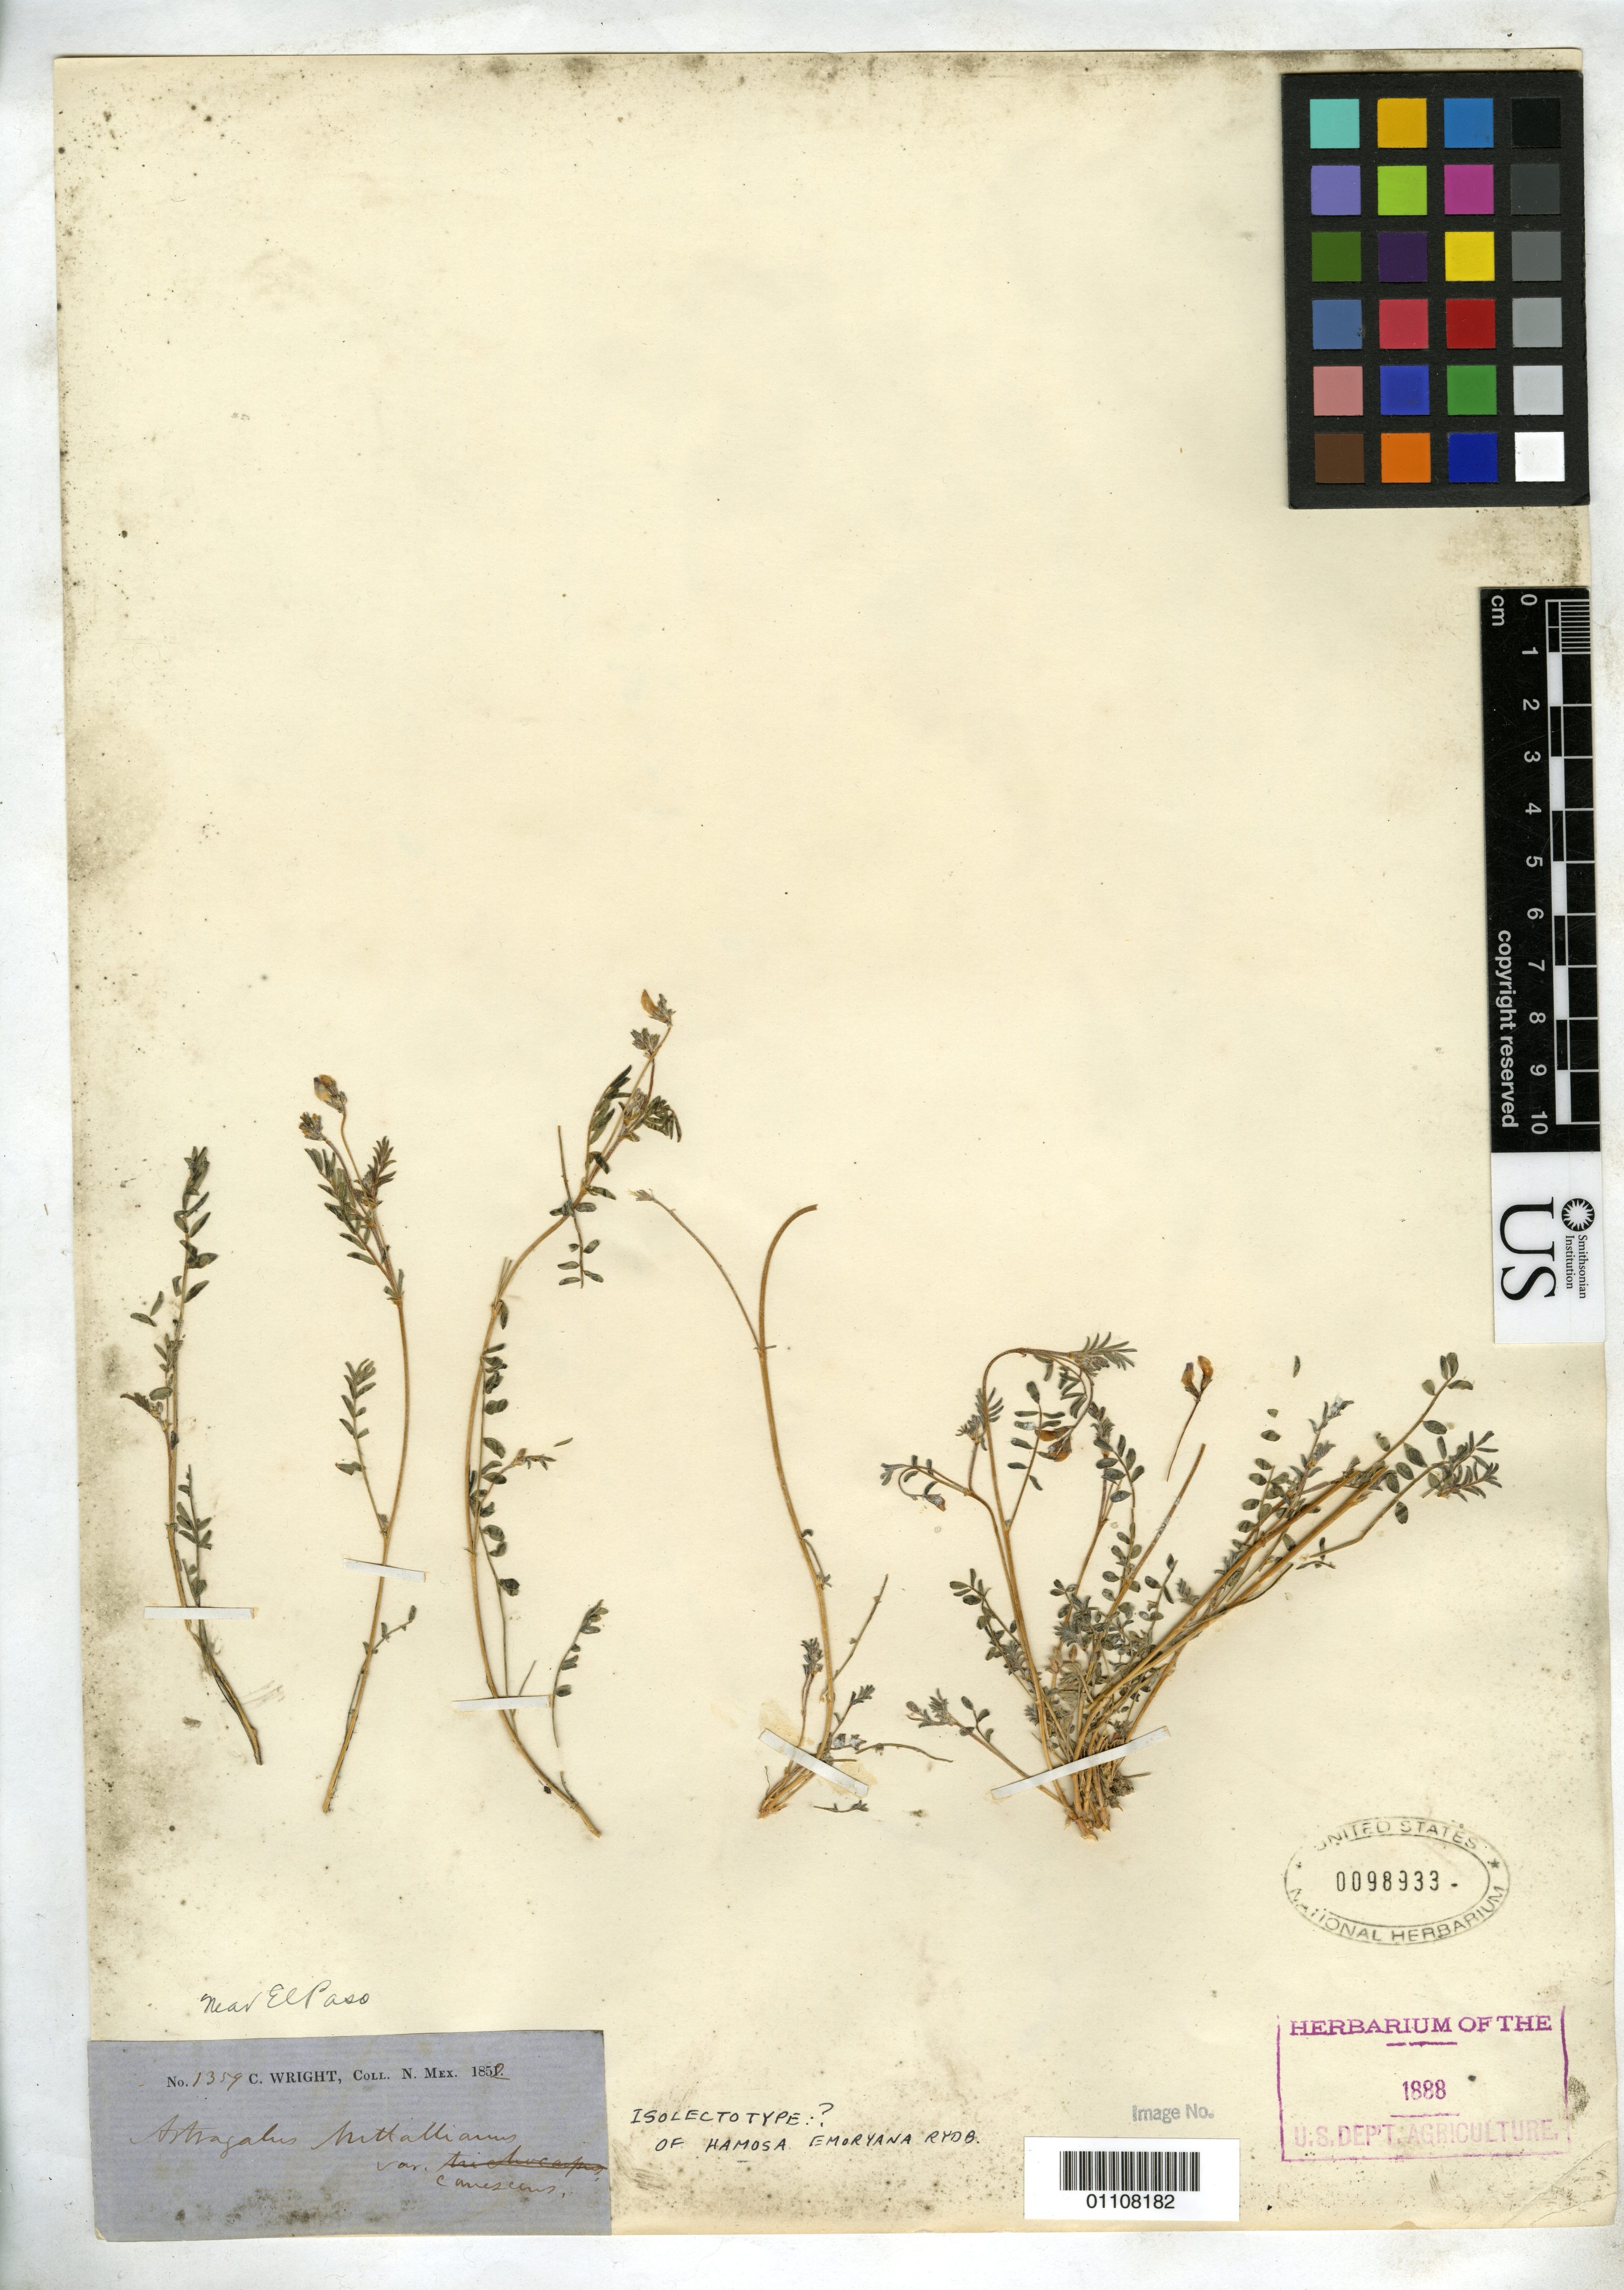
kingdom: Plantae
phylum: Tracheophyta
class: Magnoliopsida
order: Fabales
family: Fabaceae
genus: Hamosa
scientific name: Hamosa emoryana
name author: Rydb.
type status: Isotype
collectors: C. Wright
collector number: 1359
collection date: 1852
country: United States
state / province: New Mexico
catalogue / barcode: US 98933